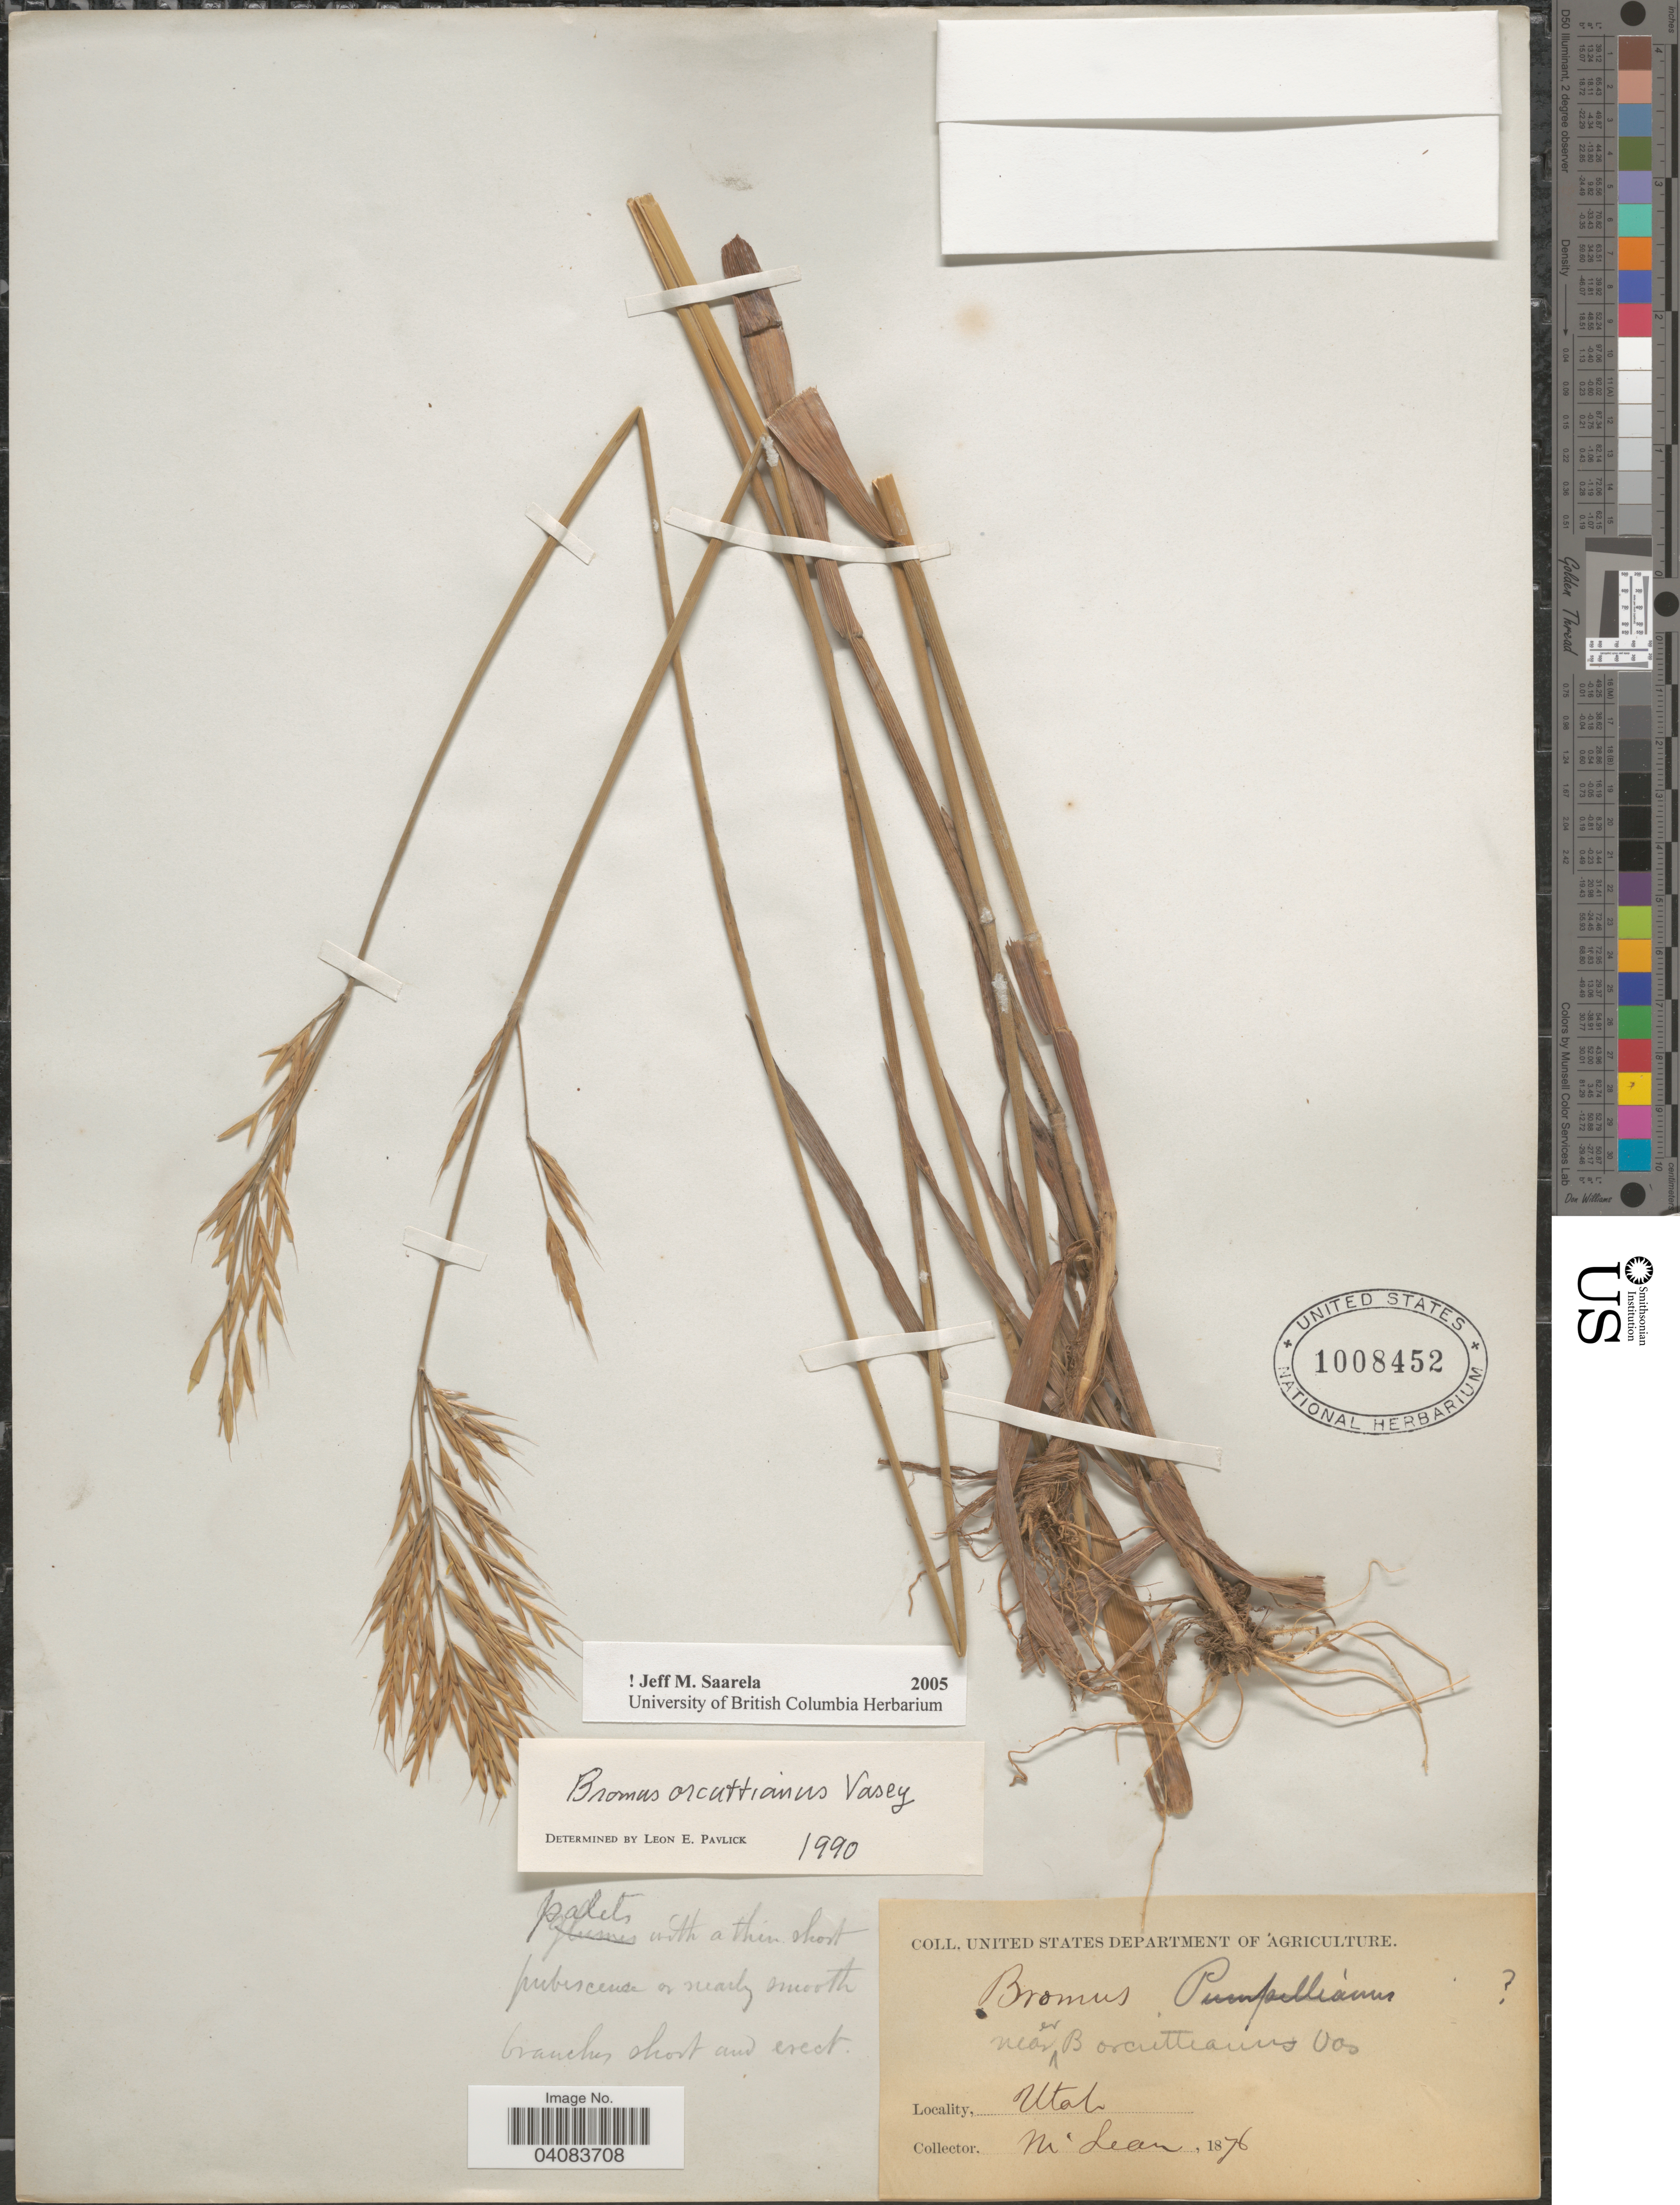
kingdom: Plantae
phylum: Tracheophyta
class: Liliopsida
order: Poales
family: Poaceae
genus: Bromus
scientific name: Bromus orcuttianus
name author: Vasey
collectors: -. McLean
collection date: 1876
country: United States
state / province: Utah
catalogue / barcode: US 1008452